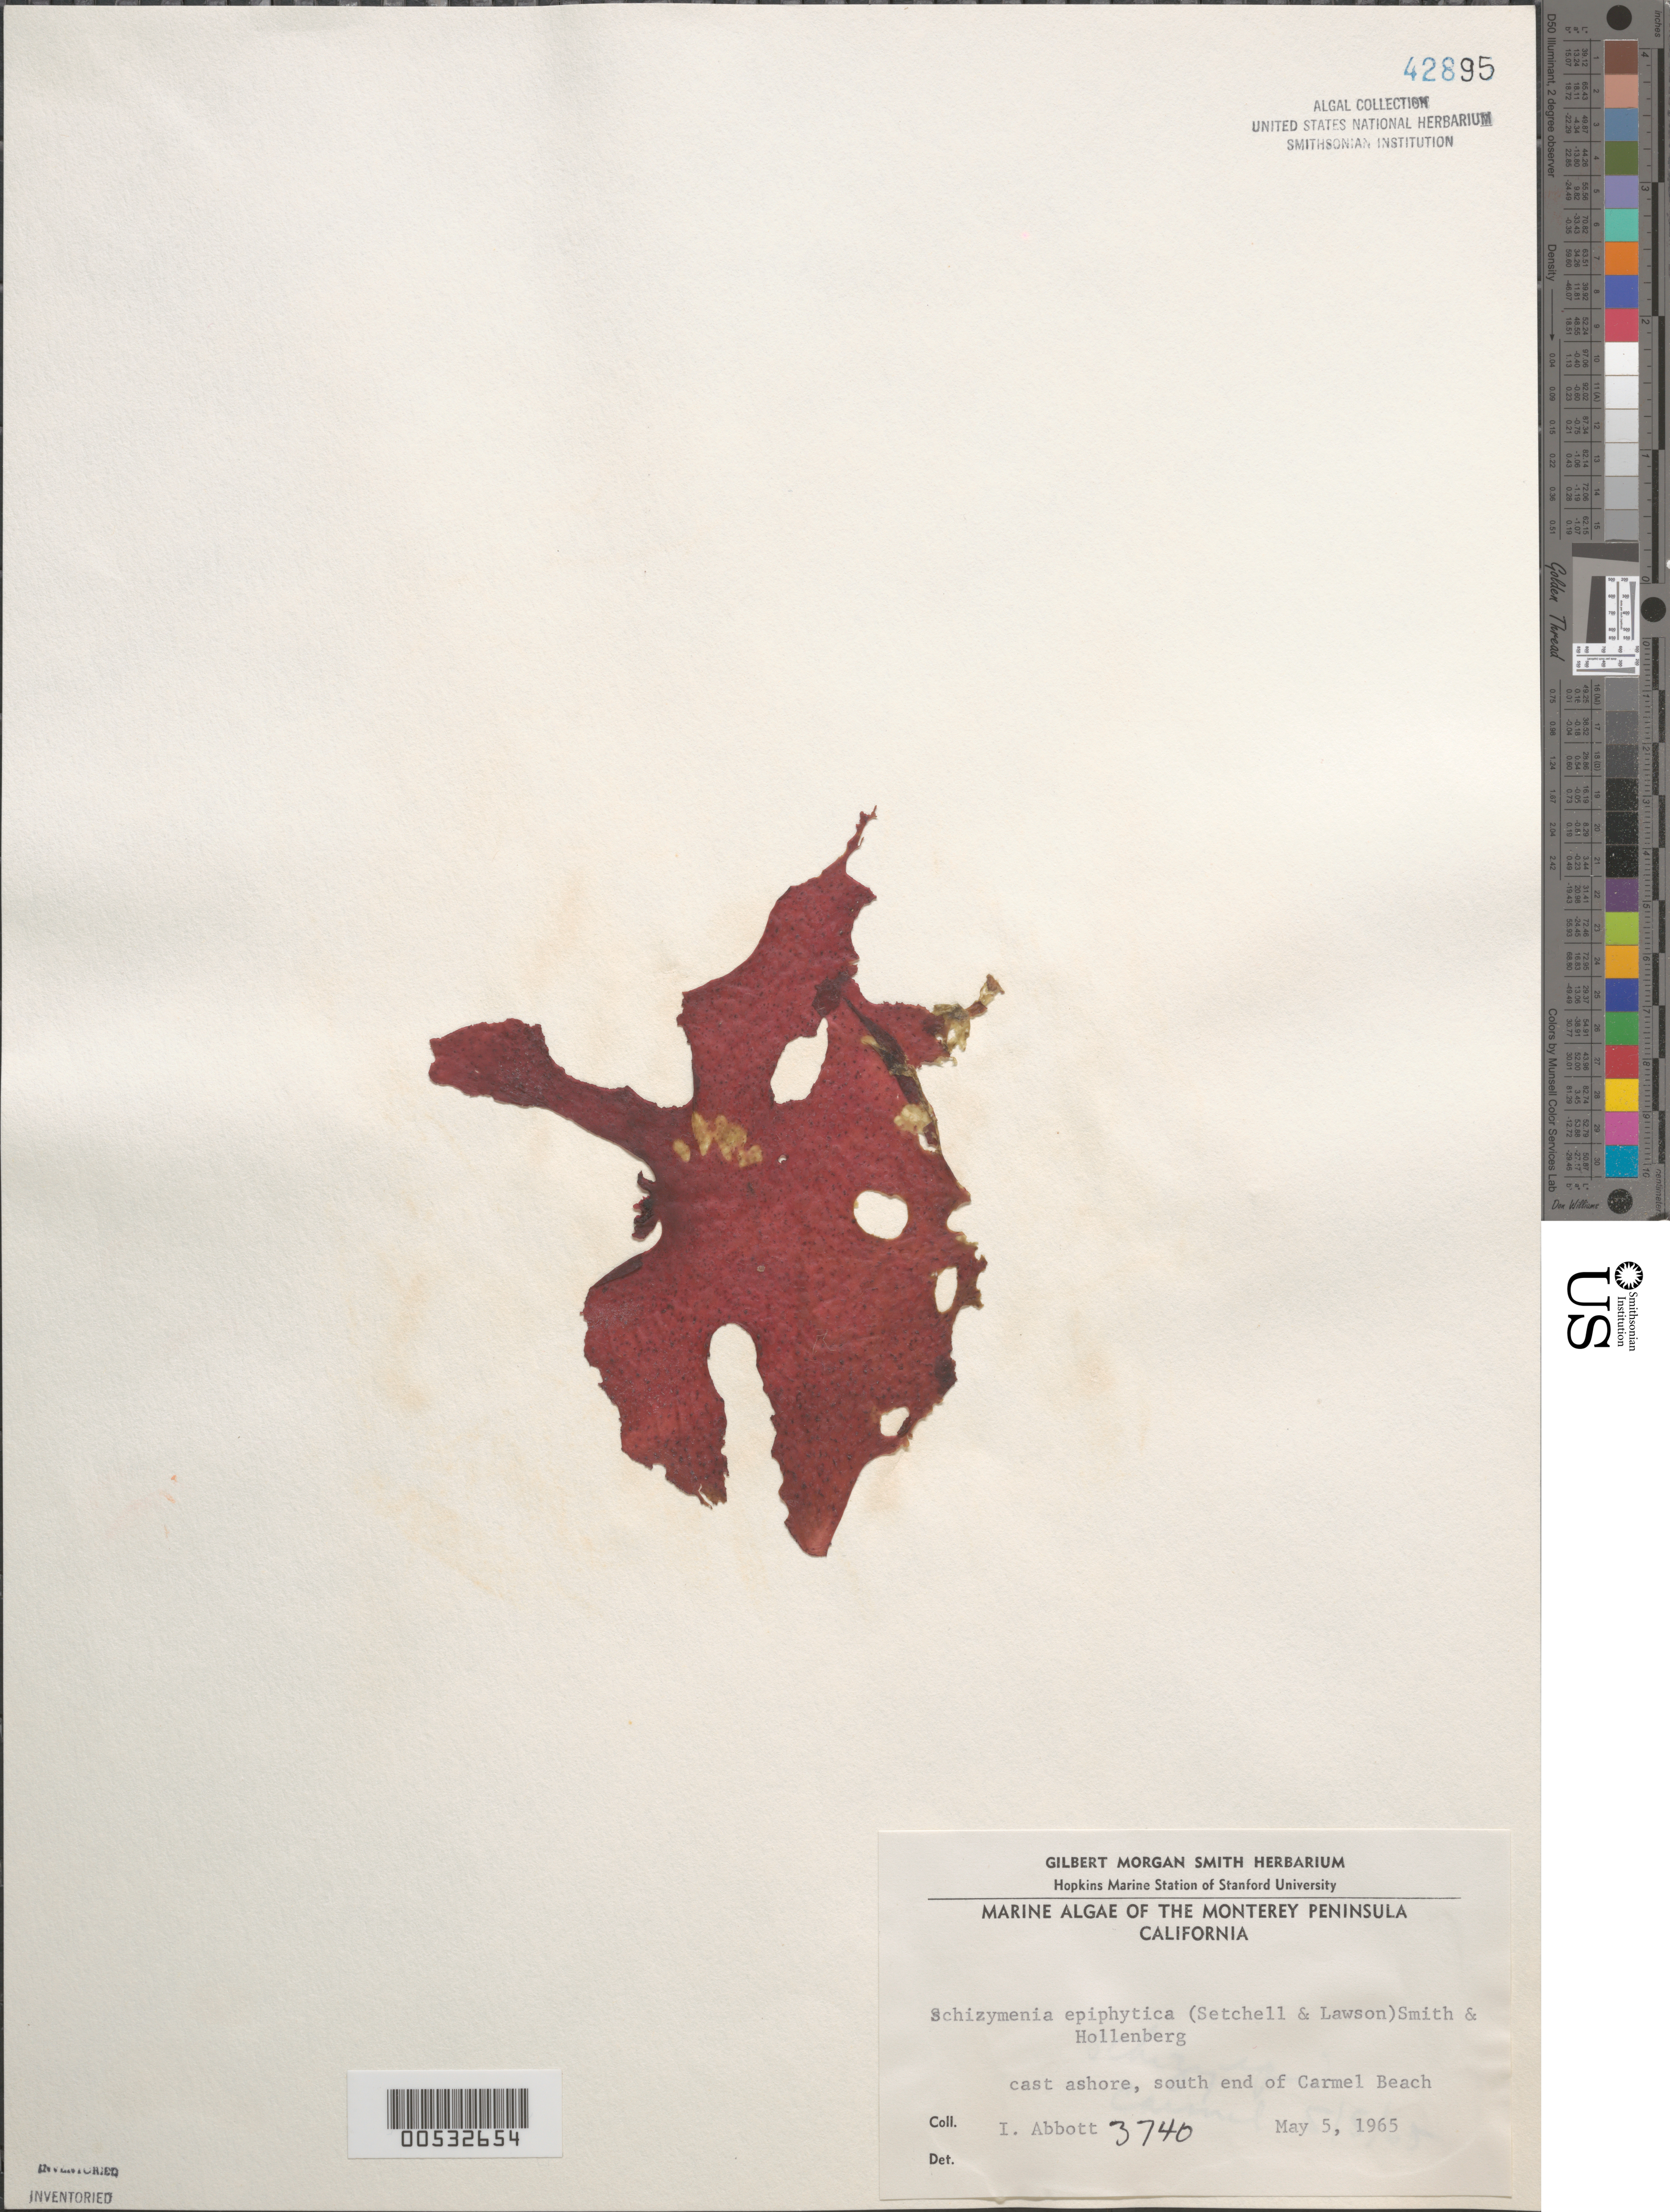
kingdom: Plantae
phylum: Rhodophyta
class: Florideophyceae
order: Gigartinales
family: Furcellariaceae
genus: Peyssonneliopsis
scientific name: Peyssonneliopsis epiphytica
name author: Setch. & G.W. Lawson in Setch.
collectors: I. A. Abbott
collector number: IAA 3740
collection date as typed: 05 May 1965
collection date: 1965-05-05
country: United States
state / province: California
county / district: Monterey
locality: Carmel Beach, south end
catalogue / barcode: US 42895